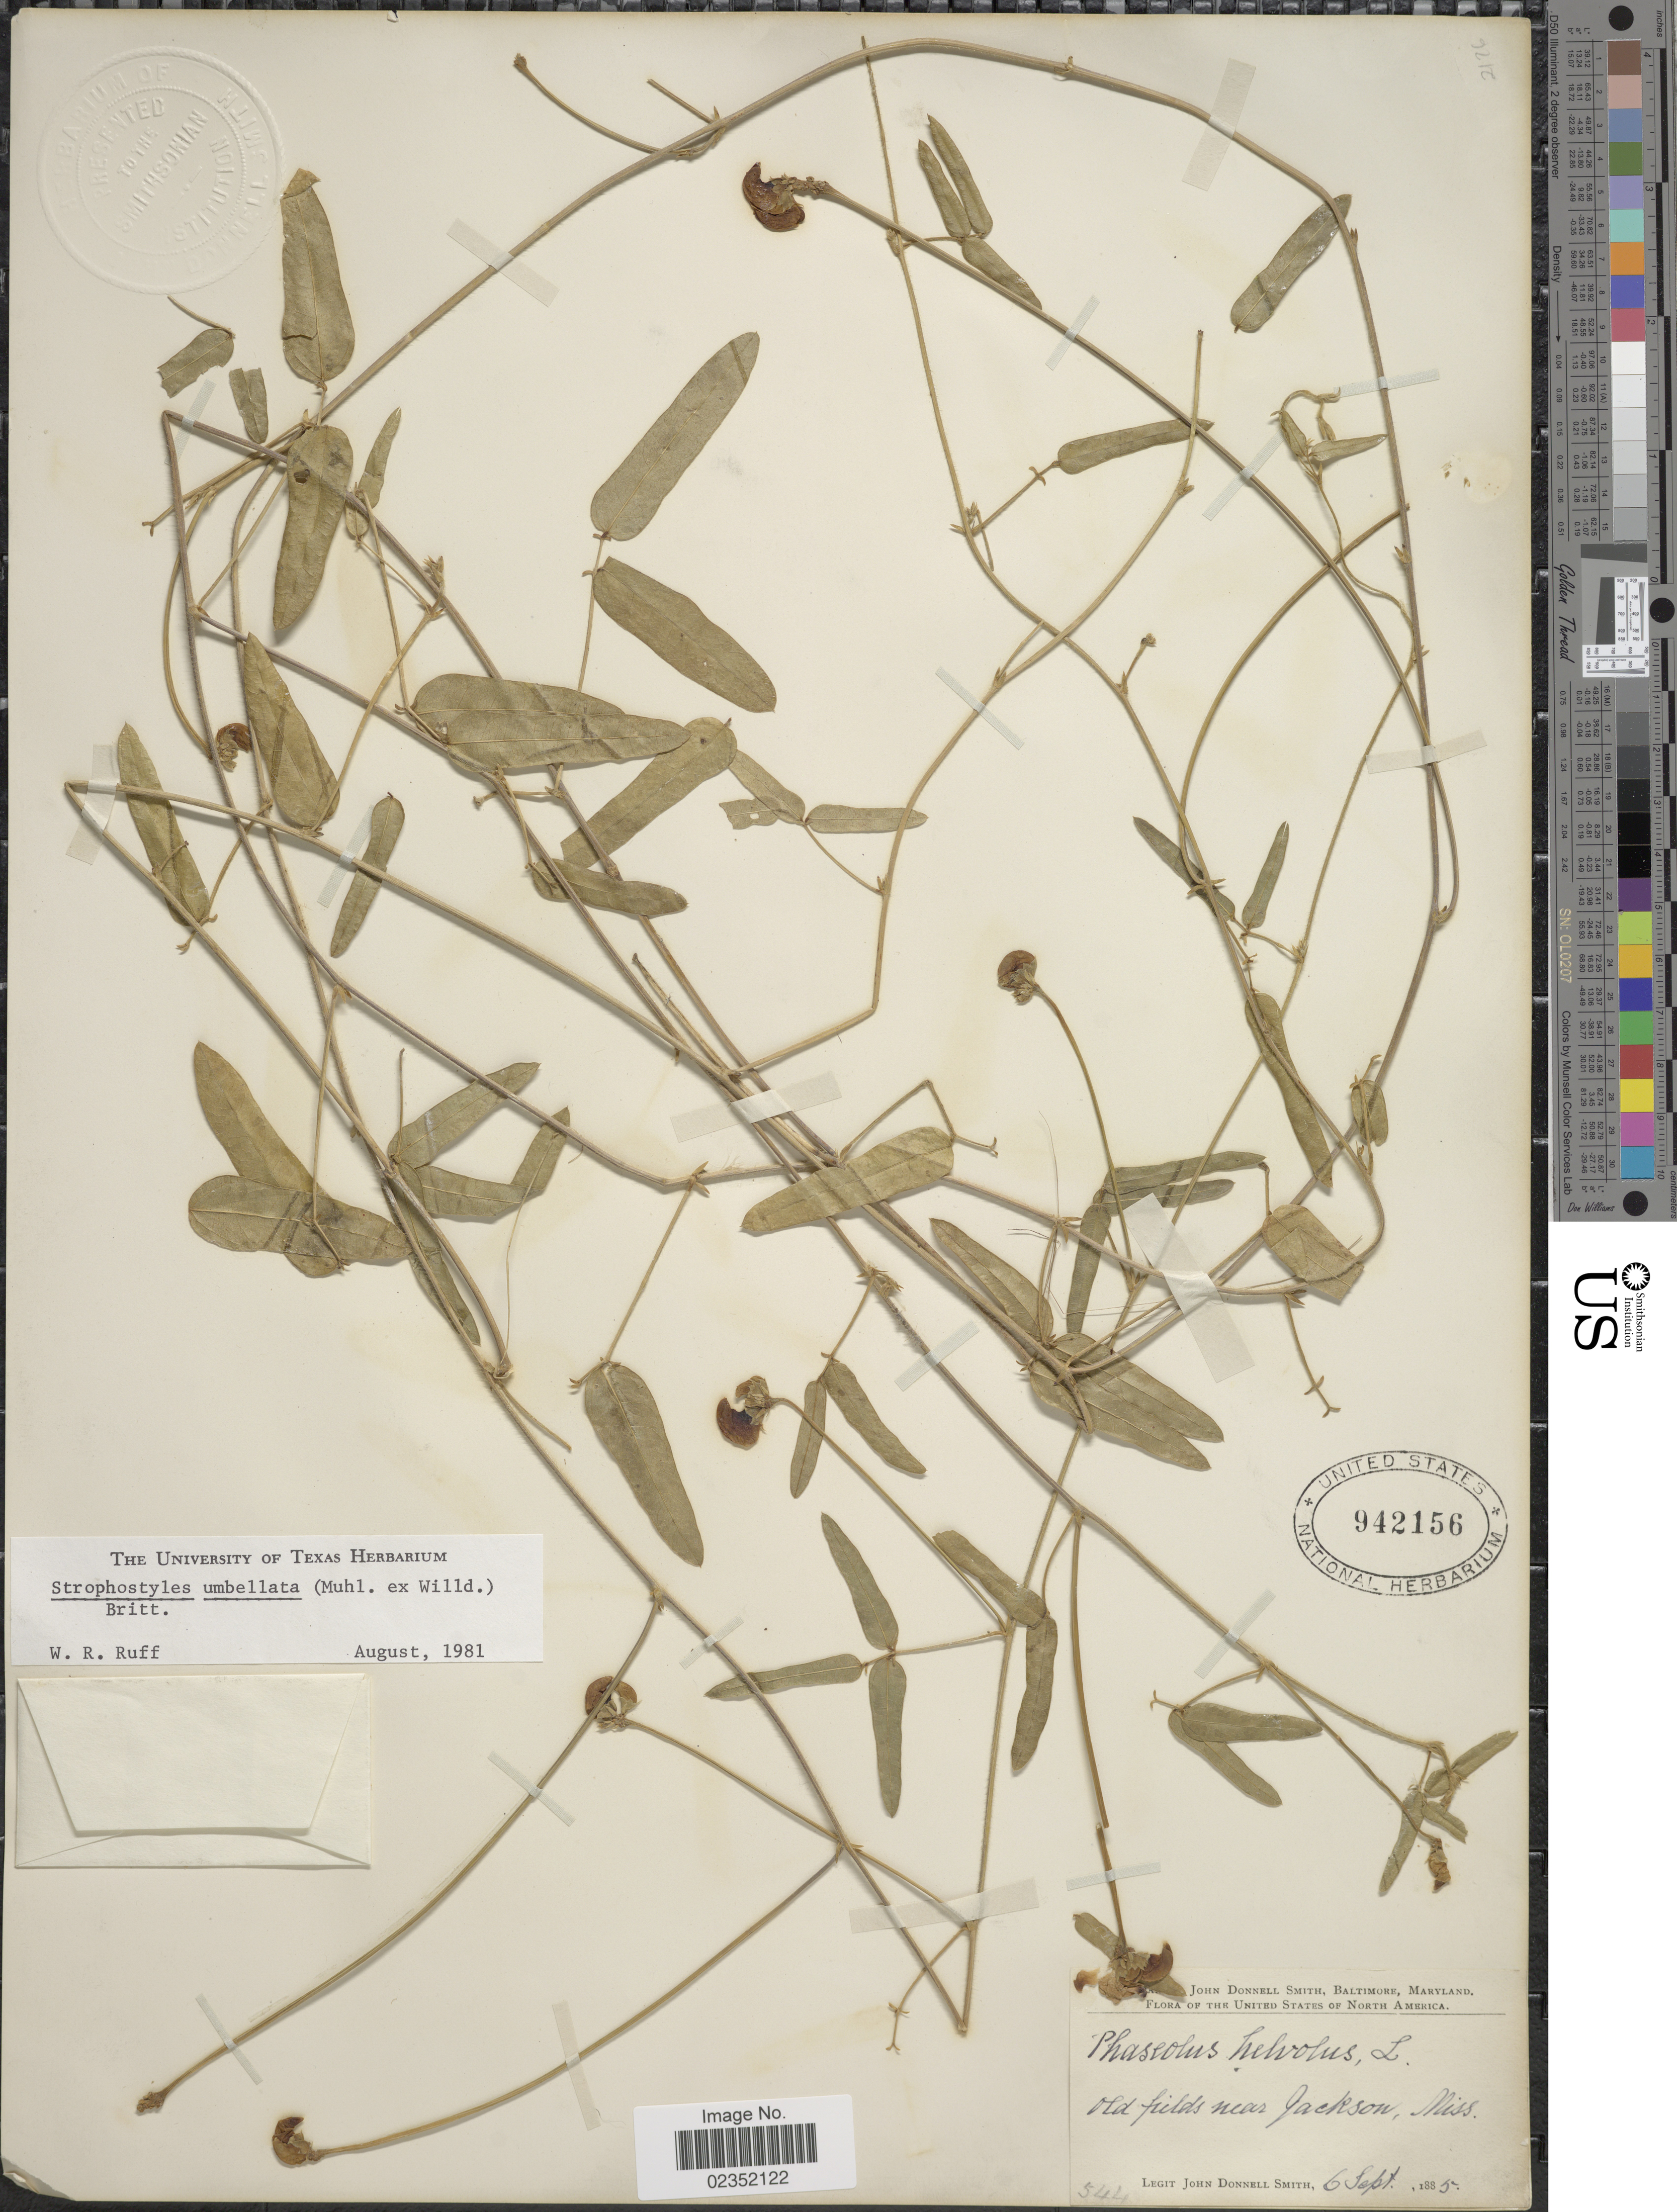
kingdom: Plantae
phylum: Tracheophyta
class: Magnoliopsida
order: Fabales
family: Fabaceae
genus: Strophostyles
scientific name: Strophostyles umbellata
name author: (Muhl. ex Willd.) Britton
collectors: J. Donnell Smith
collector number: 544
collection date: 1885-09-06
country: United States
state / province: Mississippi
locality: Old fields near Jackson.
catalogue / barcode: US 942156